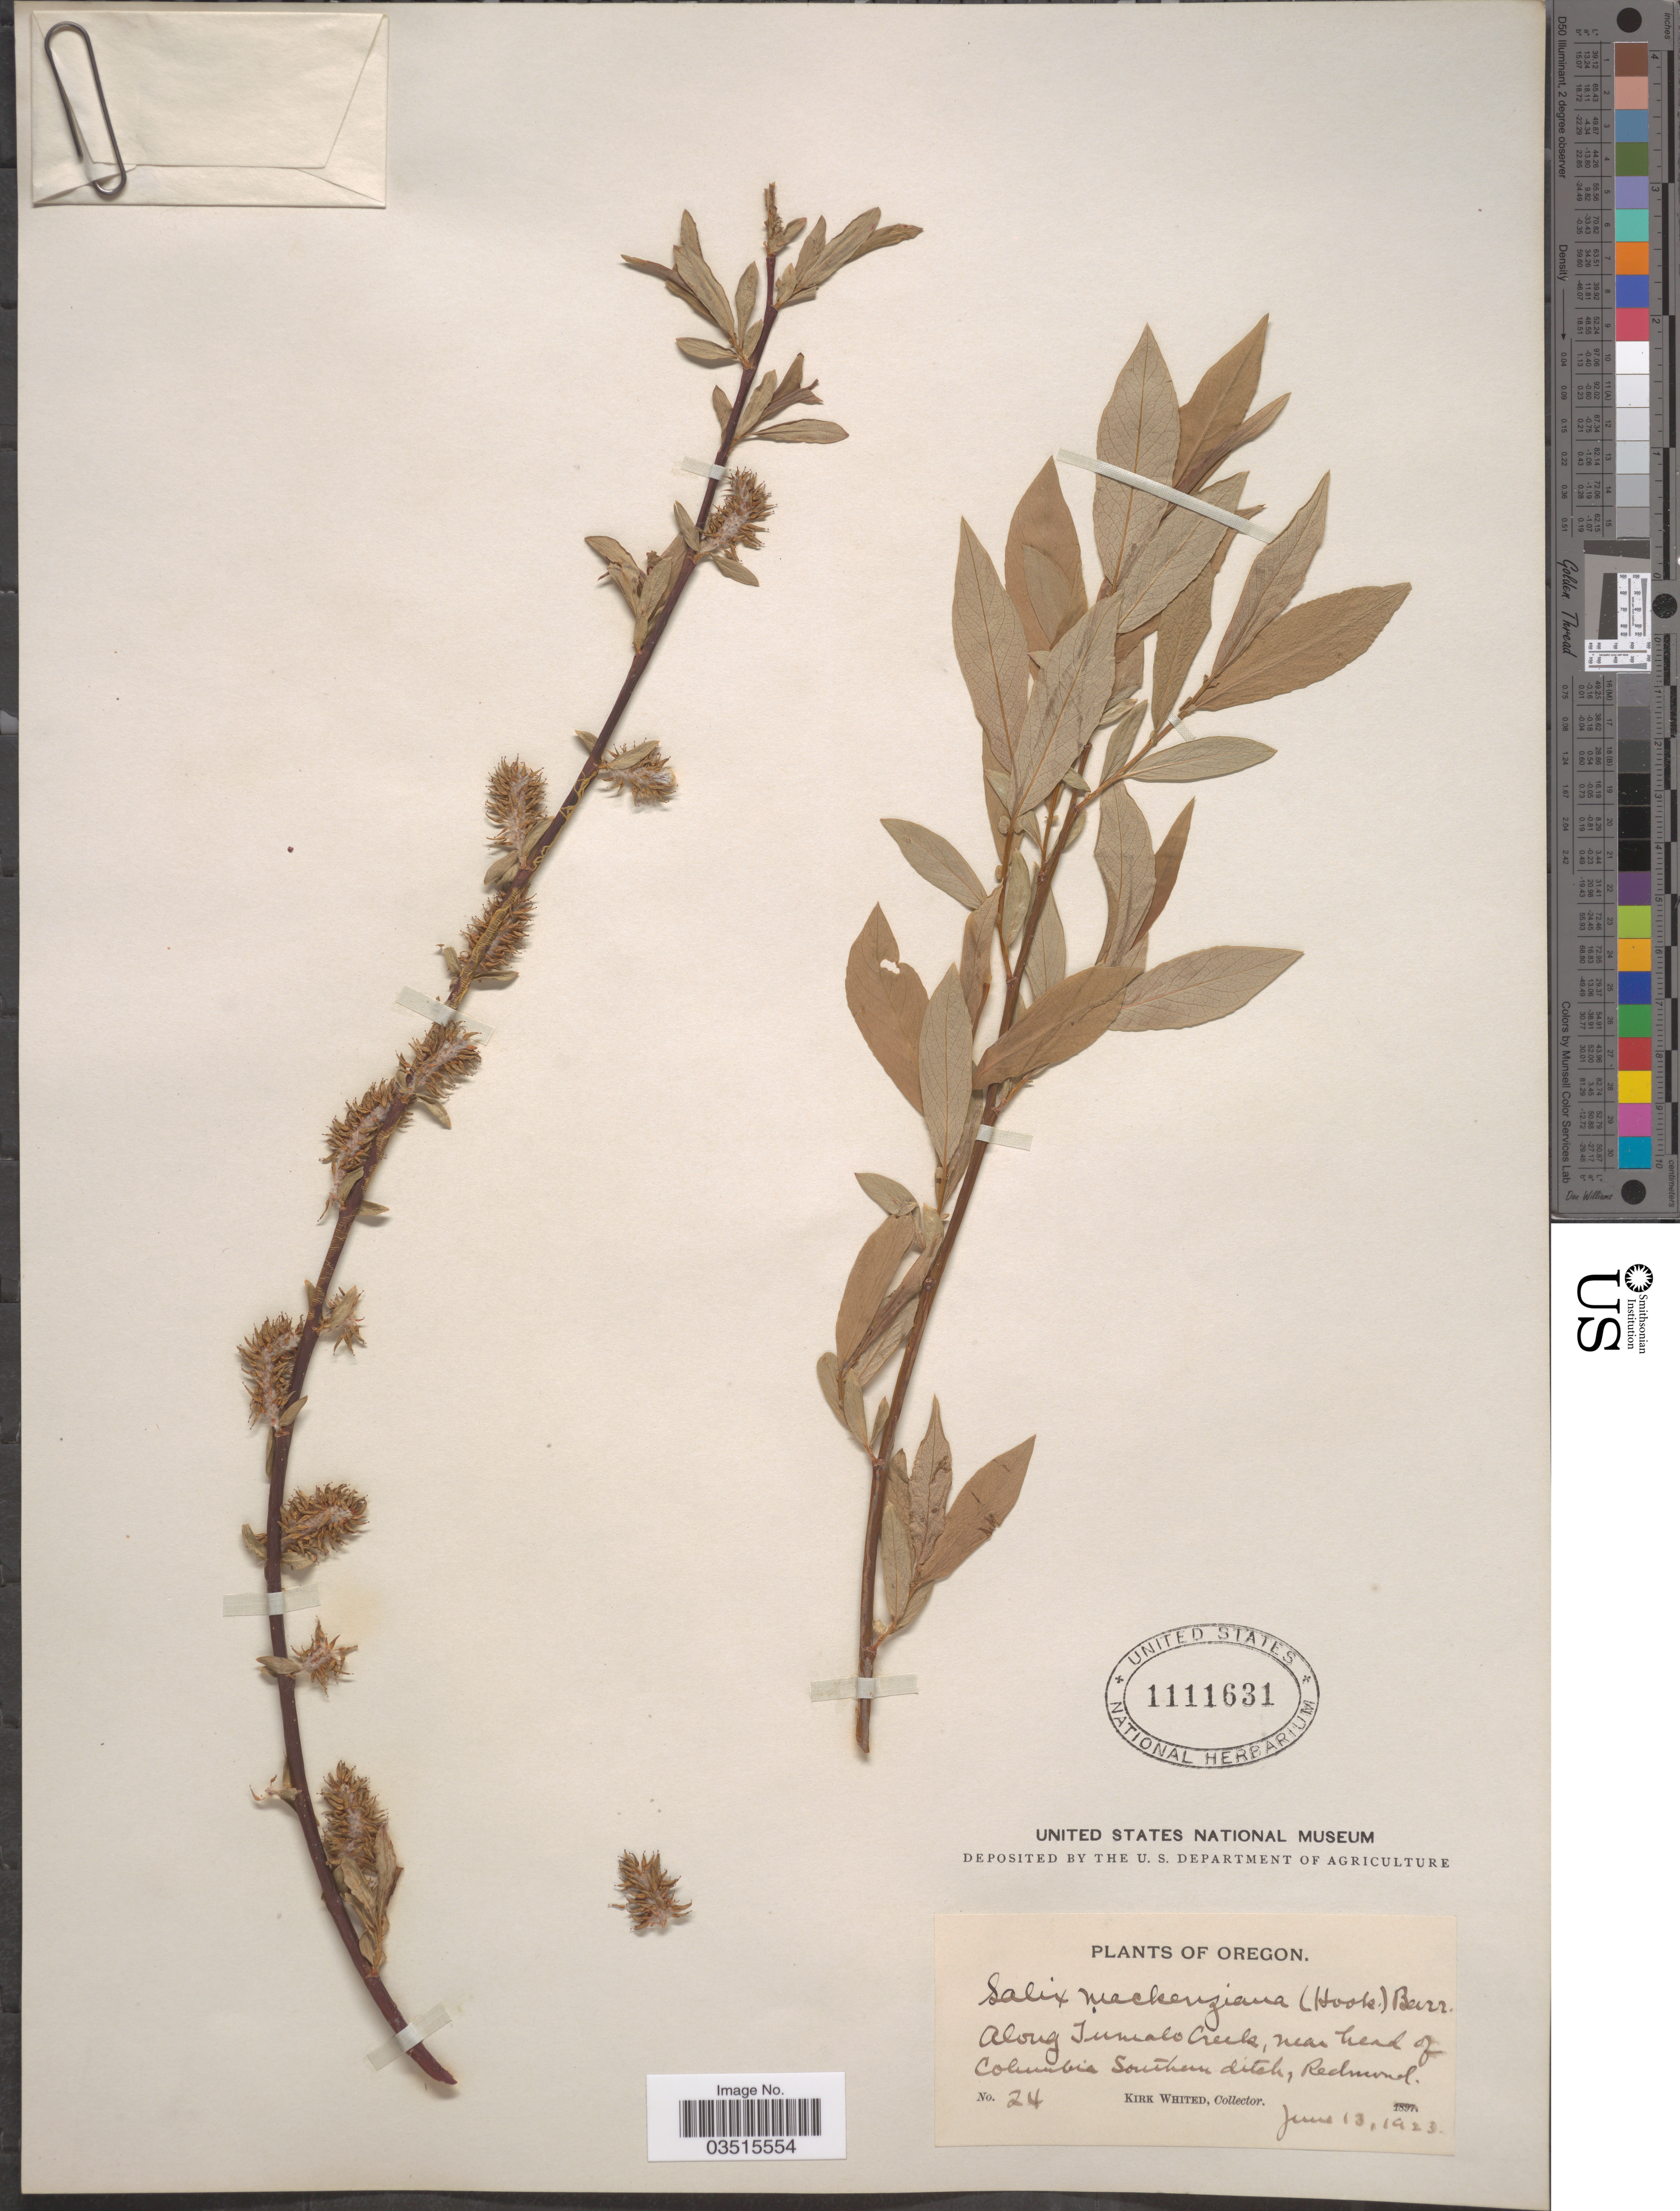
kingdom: Plantae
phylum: Tracheophyta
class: Magnoliopsida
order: Malpighiales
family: Salicaceae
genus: Salix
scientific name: Salix mackenziana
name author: (Hook.) Barratt ex Hook.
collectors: K. Whited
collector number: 24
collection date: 1923-06-13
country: United States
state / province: Oregon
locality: Along Tumalo Creek, near head of Columbia Southern ditch, Redmond.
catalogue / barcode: US 1111631